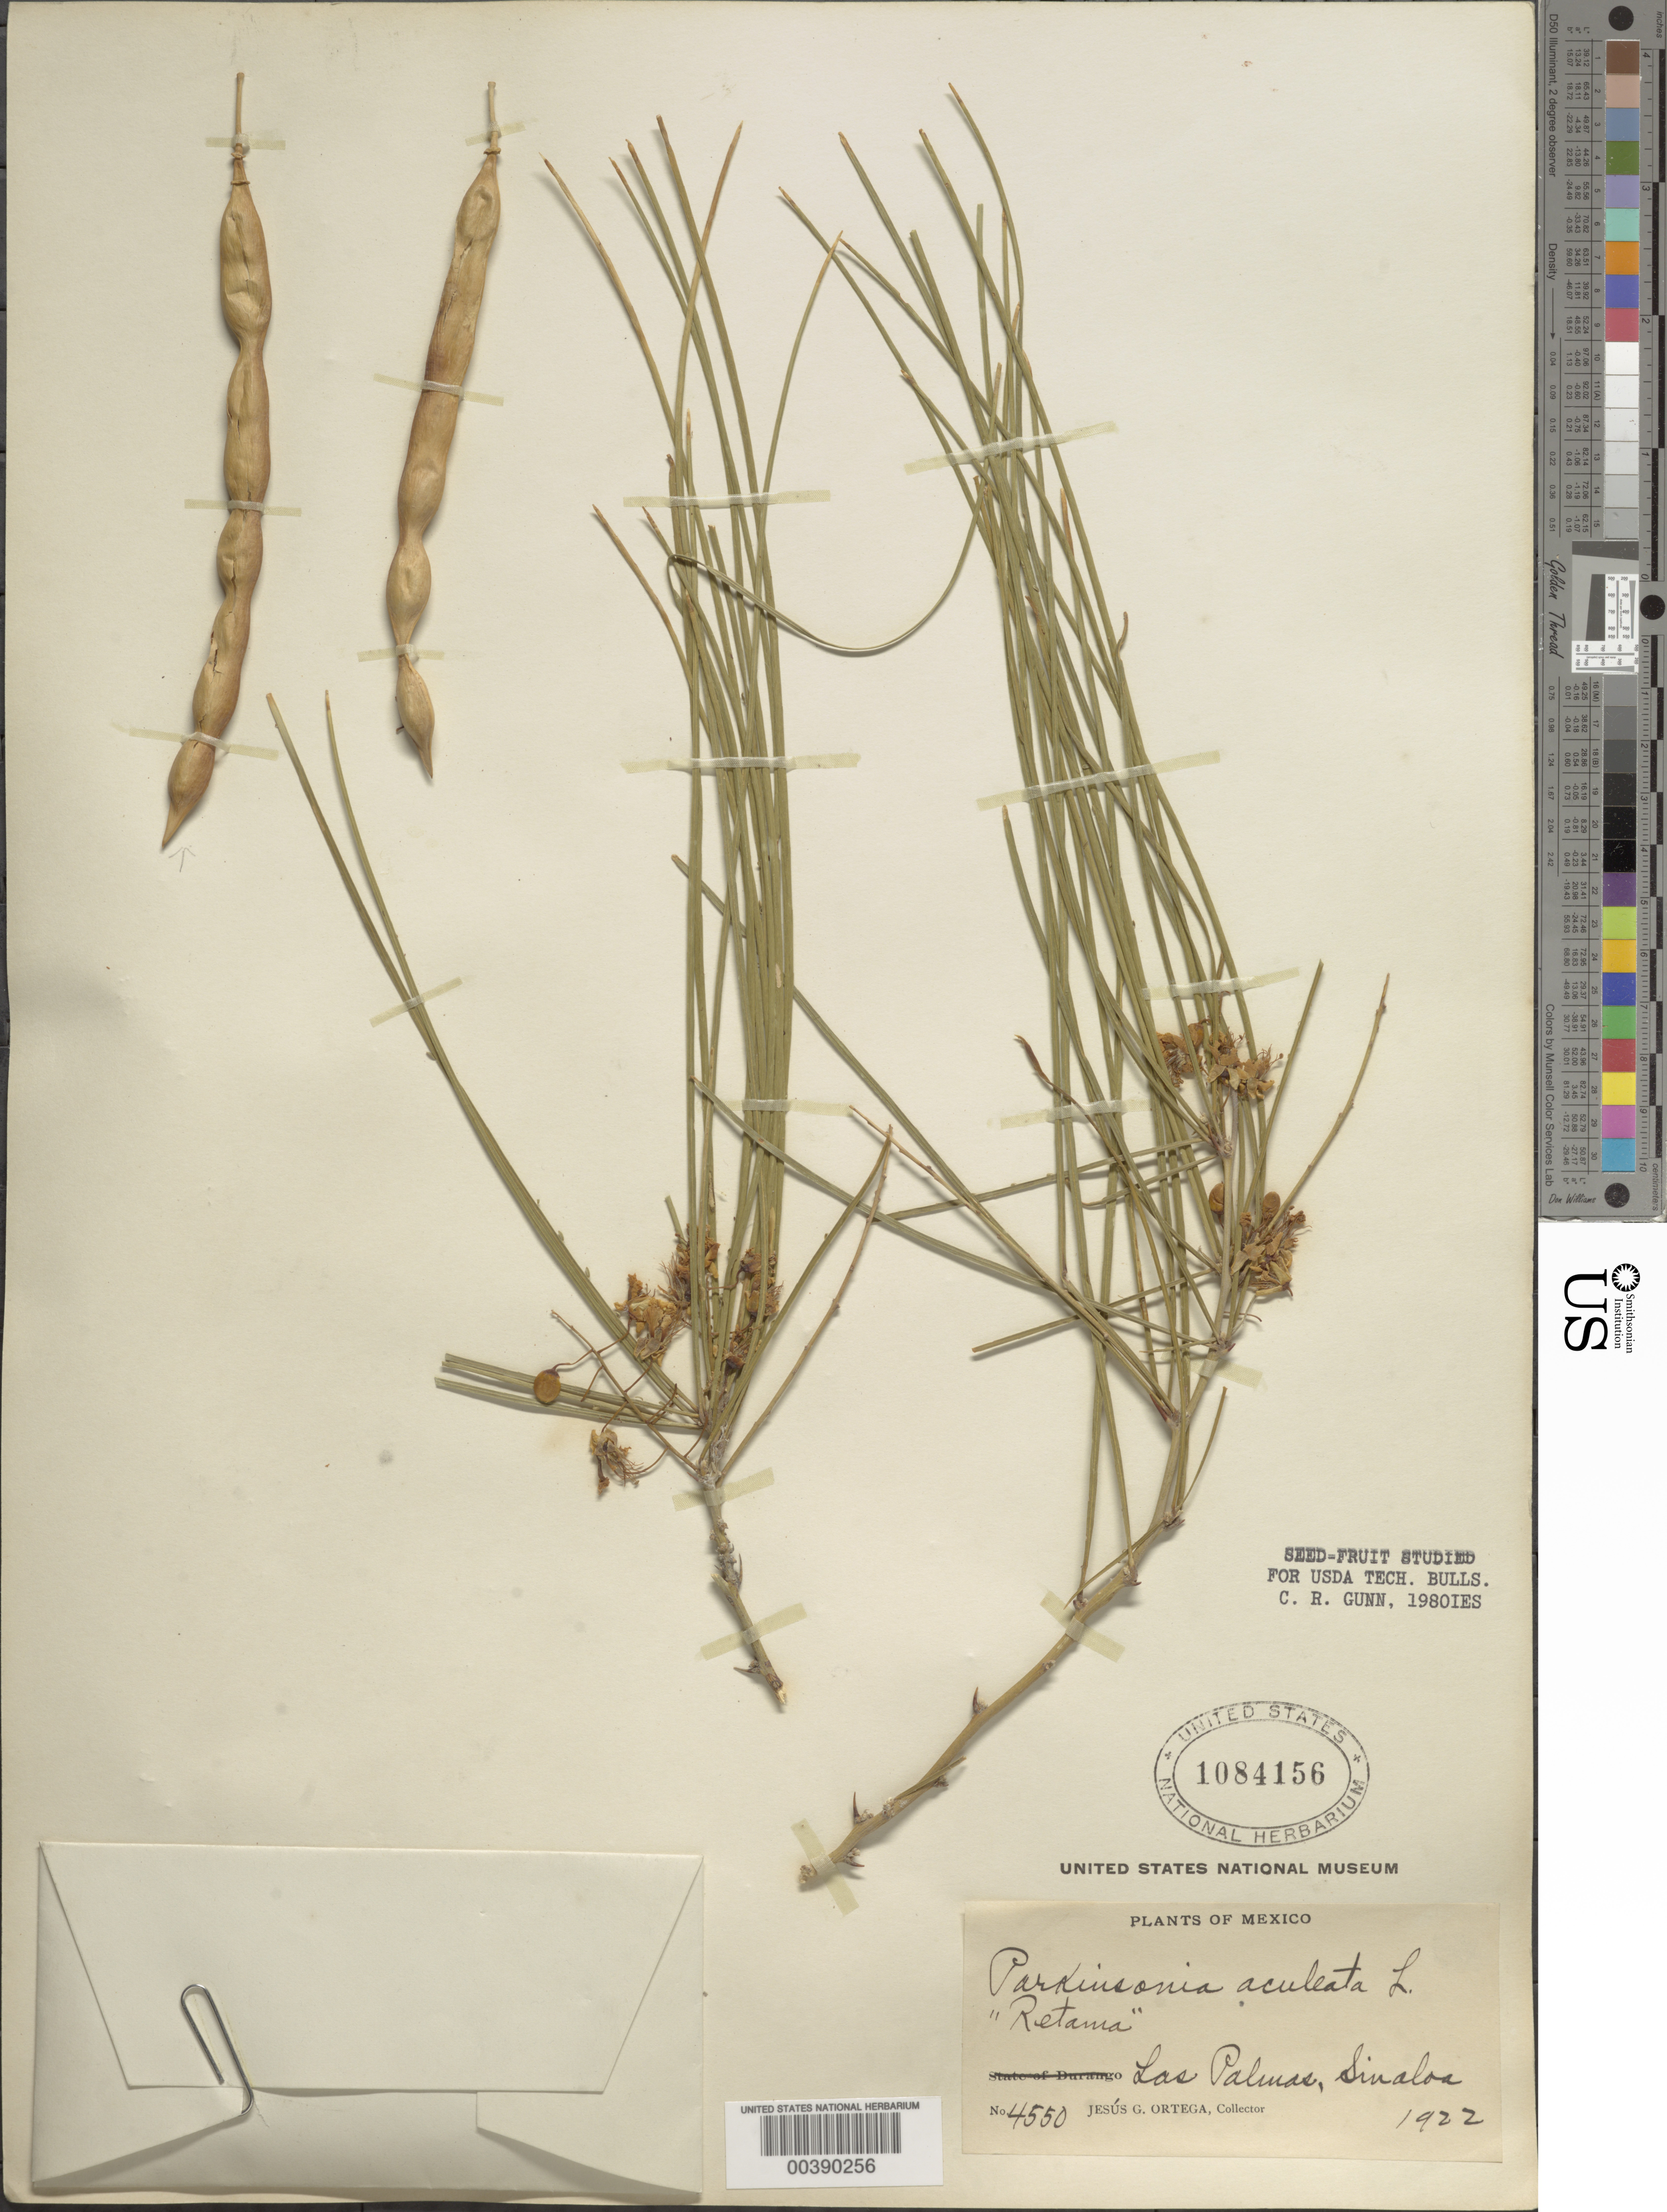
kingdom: Plantae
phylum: Tracheophyta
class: Magnoliopsida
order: Fabales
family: Fabaceae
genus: Parkinsonia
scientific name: Parkinsonia aculeata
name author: L.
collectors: J. Ortega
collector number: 4550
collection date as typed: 1922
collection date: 1922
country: Mexico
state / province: Sinaloa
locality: Las palmas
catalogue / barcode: US 1084156